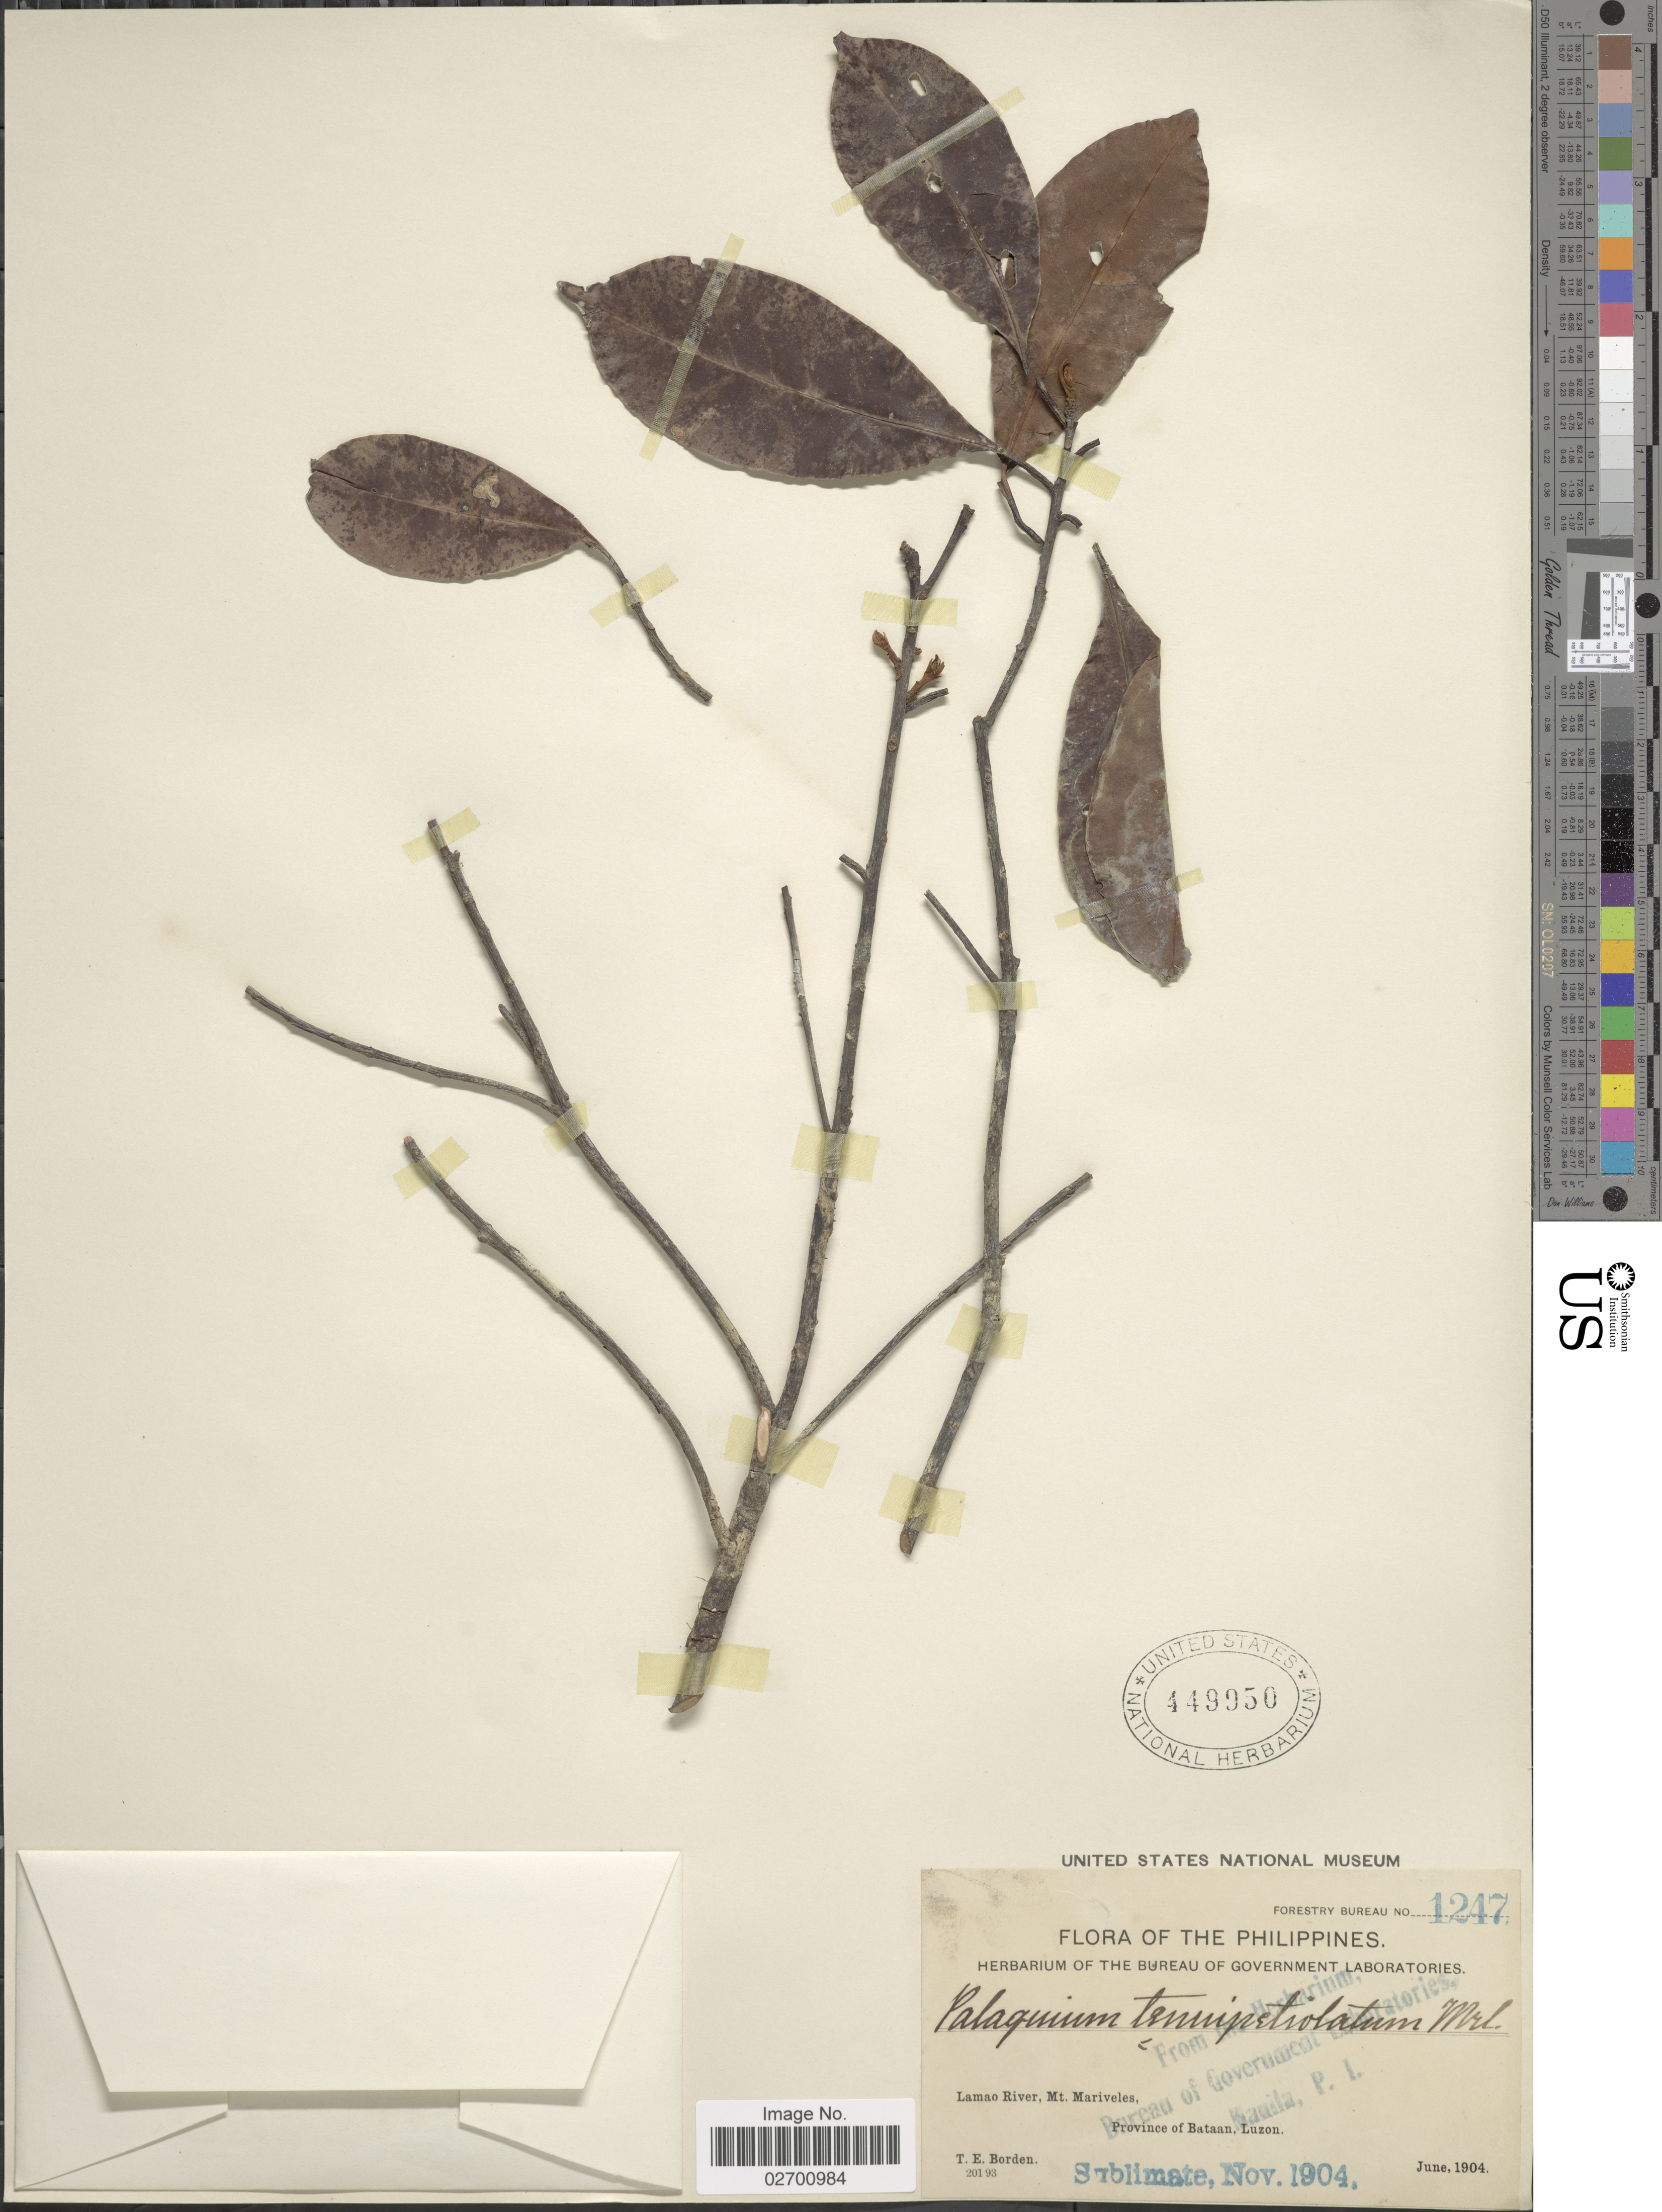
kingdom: Plantae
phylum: Tracheophyta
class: Magnoliopsida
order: Ericales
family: Sapotaceae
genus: Palaquium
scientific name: Palaquium tenuipetiolatum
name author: Merr.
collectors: T. E. Borden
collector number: Forestry Bureau 1247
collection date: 1904-06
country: Philippines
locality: Lamao River, Mt. Mariveles, Province of Bataan, Luzon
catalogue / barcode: US 449950